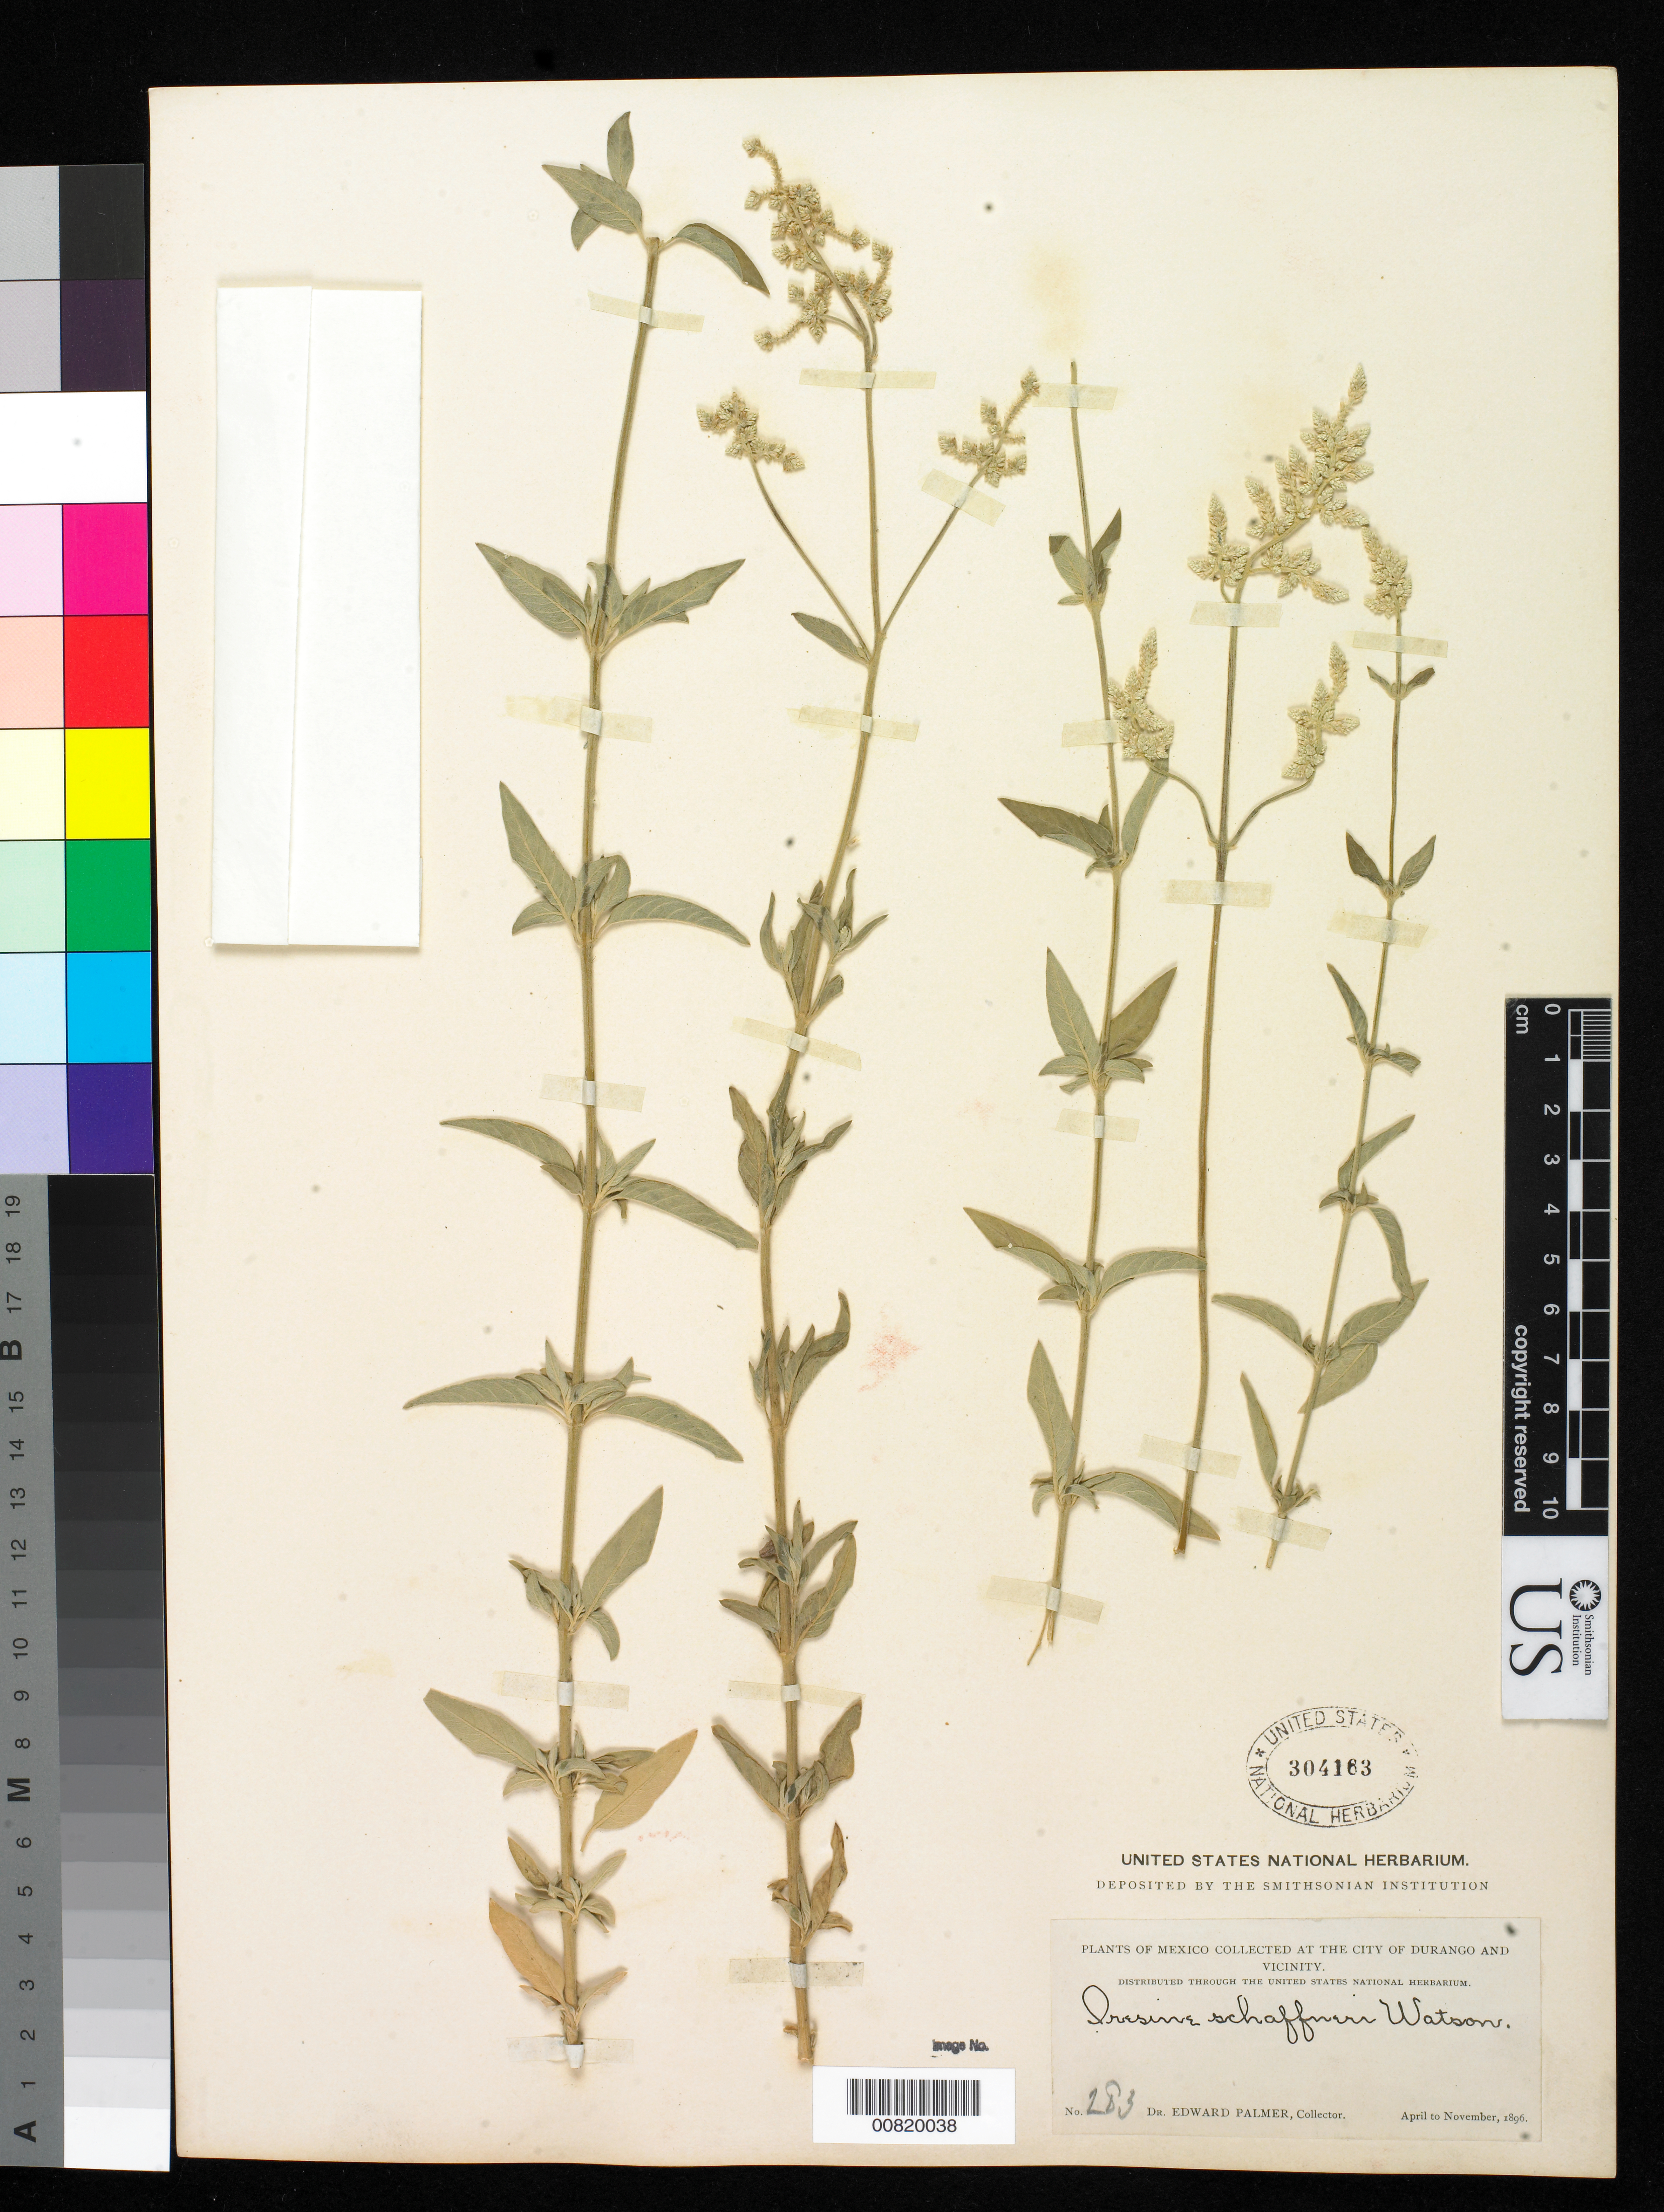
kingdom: Plantae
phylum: Tracheophyta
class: Magnoliopsida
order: Caryophyllales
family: Amaranthaceae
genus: Iresine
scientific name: Iresine schaffneri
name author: S. Watson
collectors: E. Palmer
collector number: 283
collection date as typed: Apr 1896 to -- Nov 1896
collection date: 1896-04/1896-11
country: Mexico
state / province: Durango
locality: City of Durango and vicinity.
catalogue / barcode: US 304163